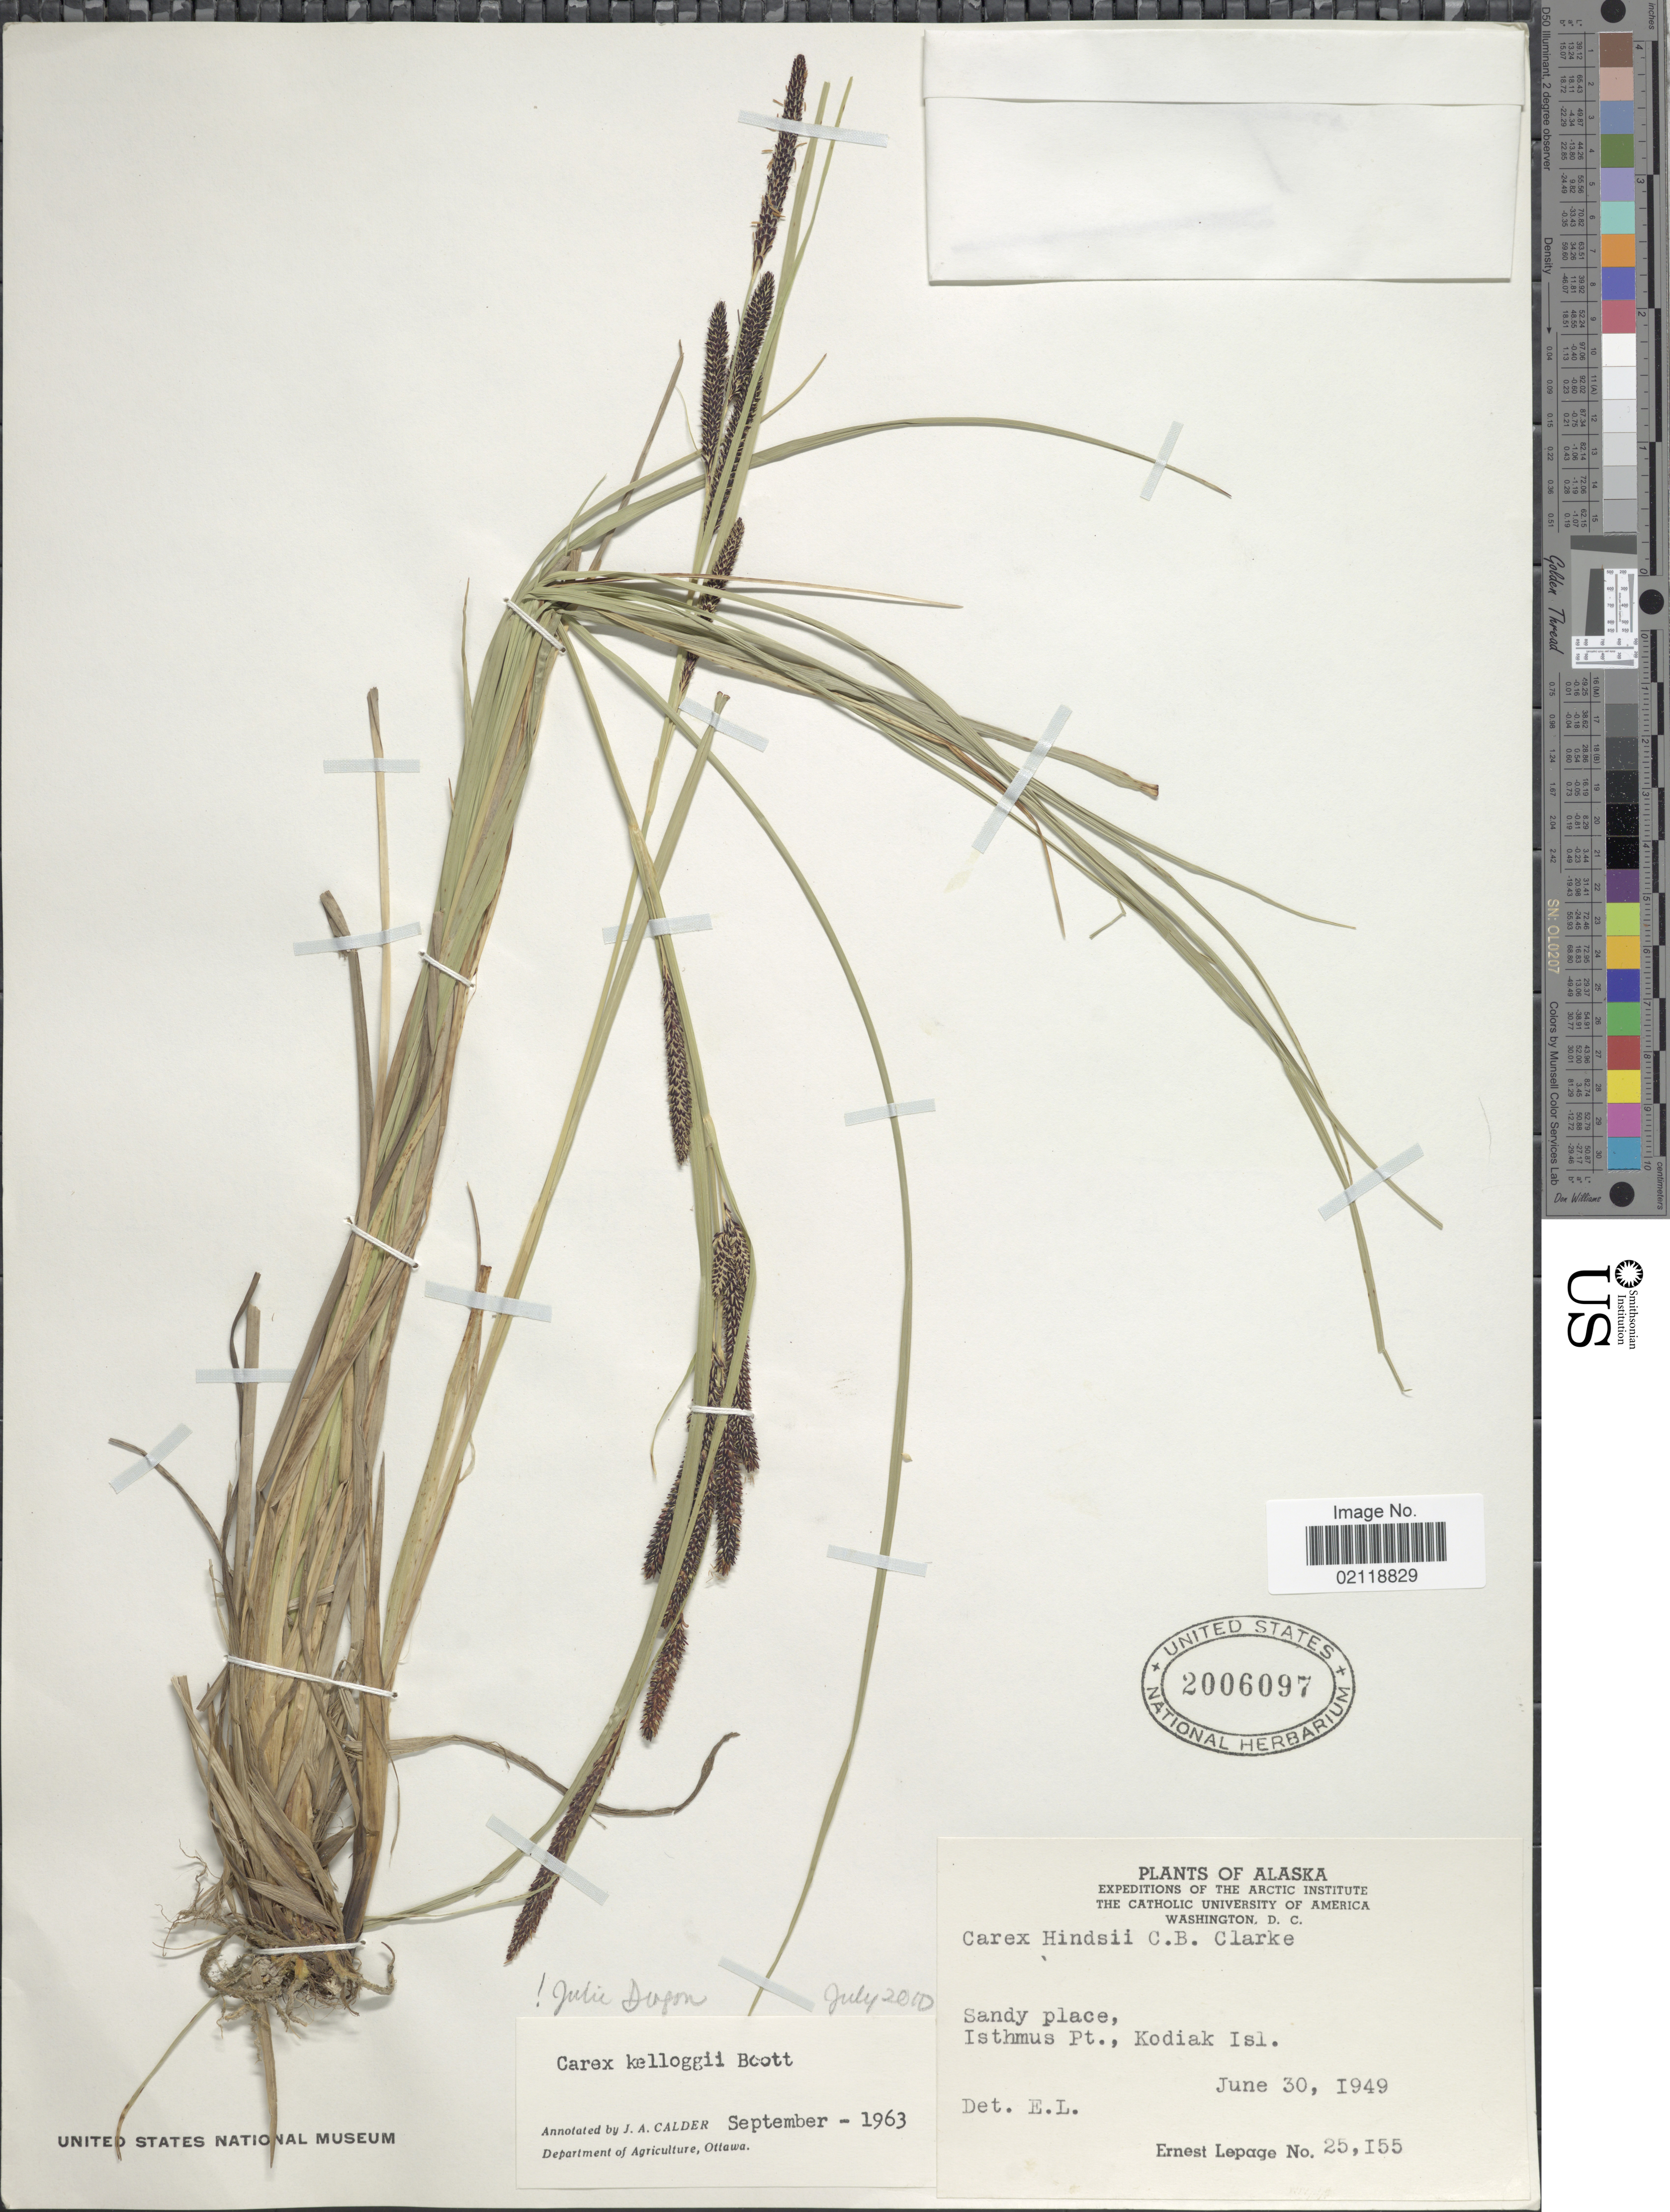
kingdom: Plantae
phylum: Tracheophyta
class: Liliopsida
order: Poales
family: Cyperaceae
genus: Carex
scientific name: Carex kelloggii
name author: W. Boott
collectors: E. Lepage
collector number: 25155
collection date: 1949-06-30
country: United States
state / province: Alaska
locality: Sandy place, Isthmus Pt., Kodiak Isl.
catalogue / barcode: US 2006097